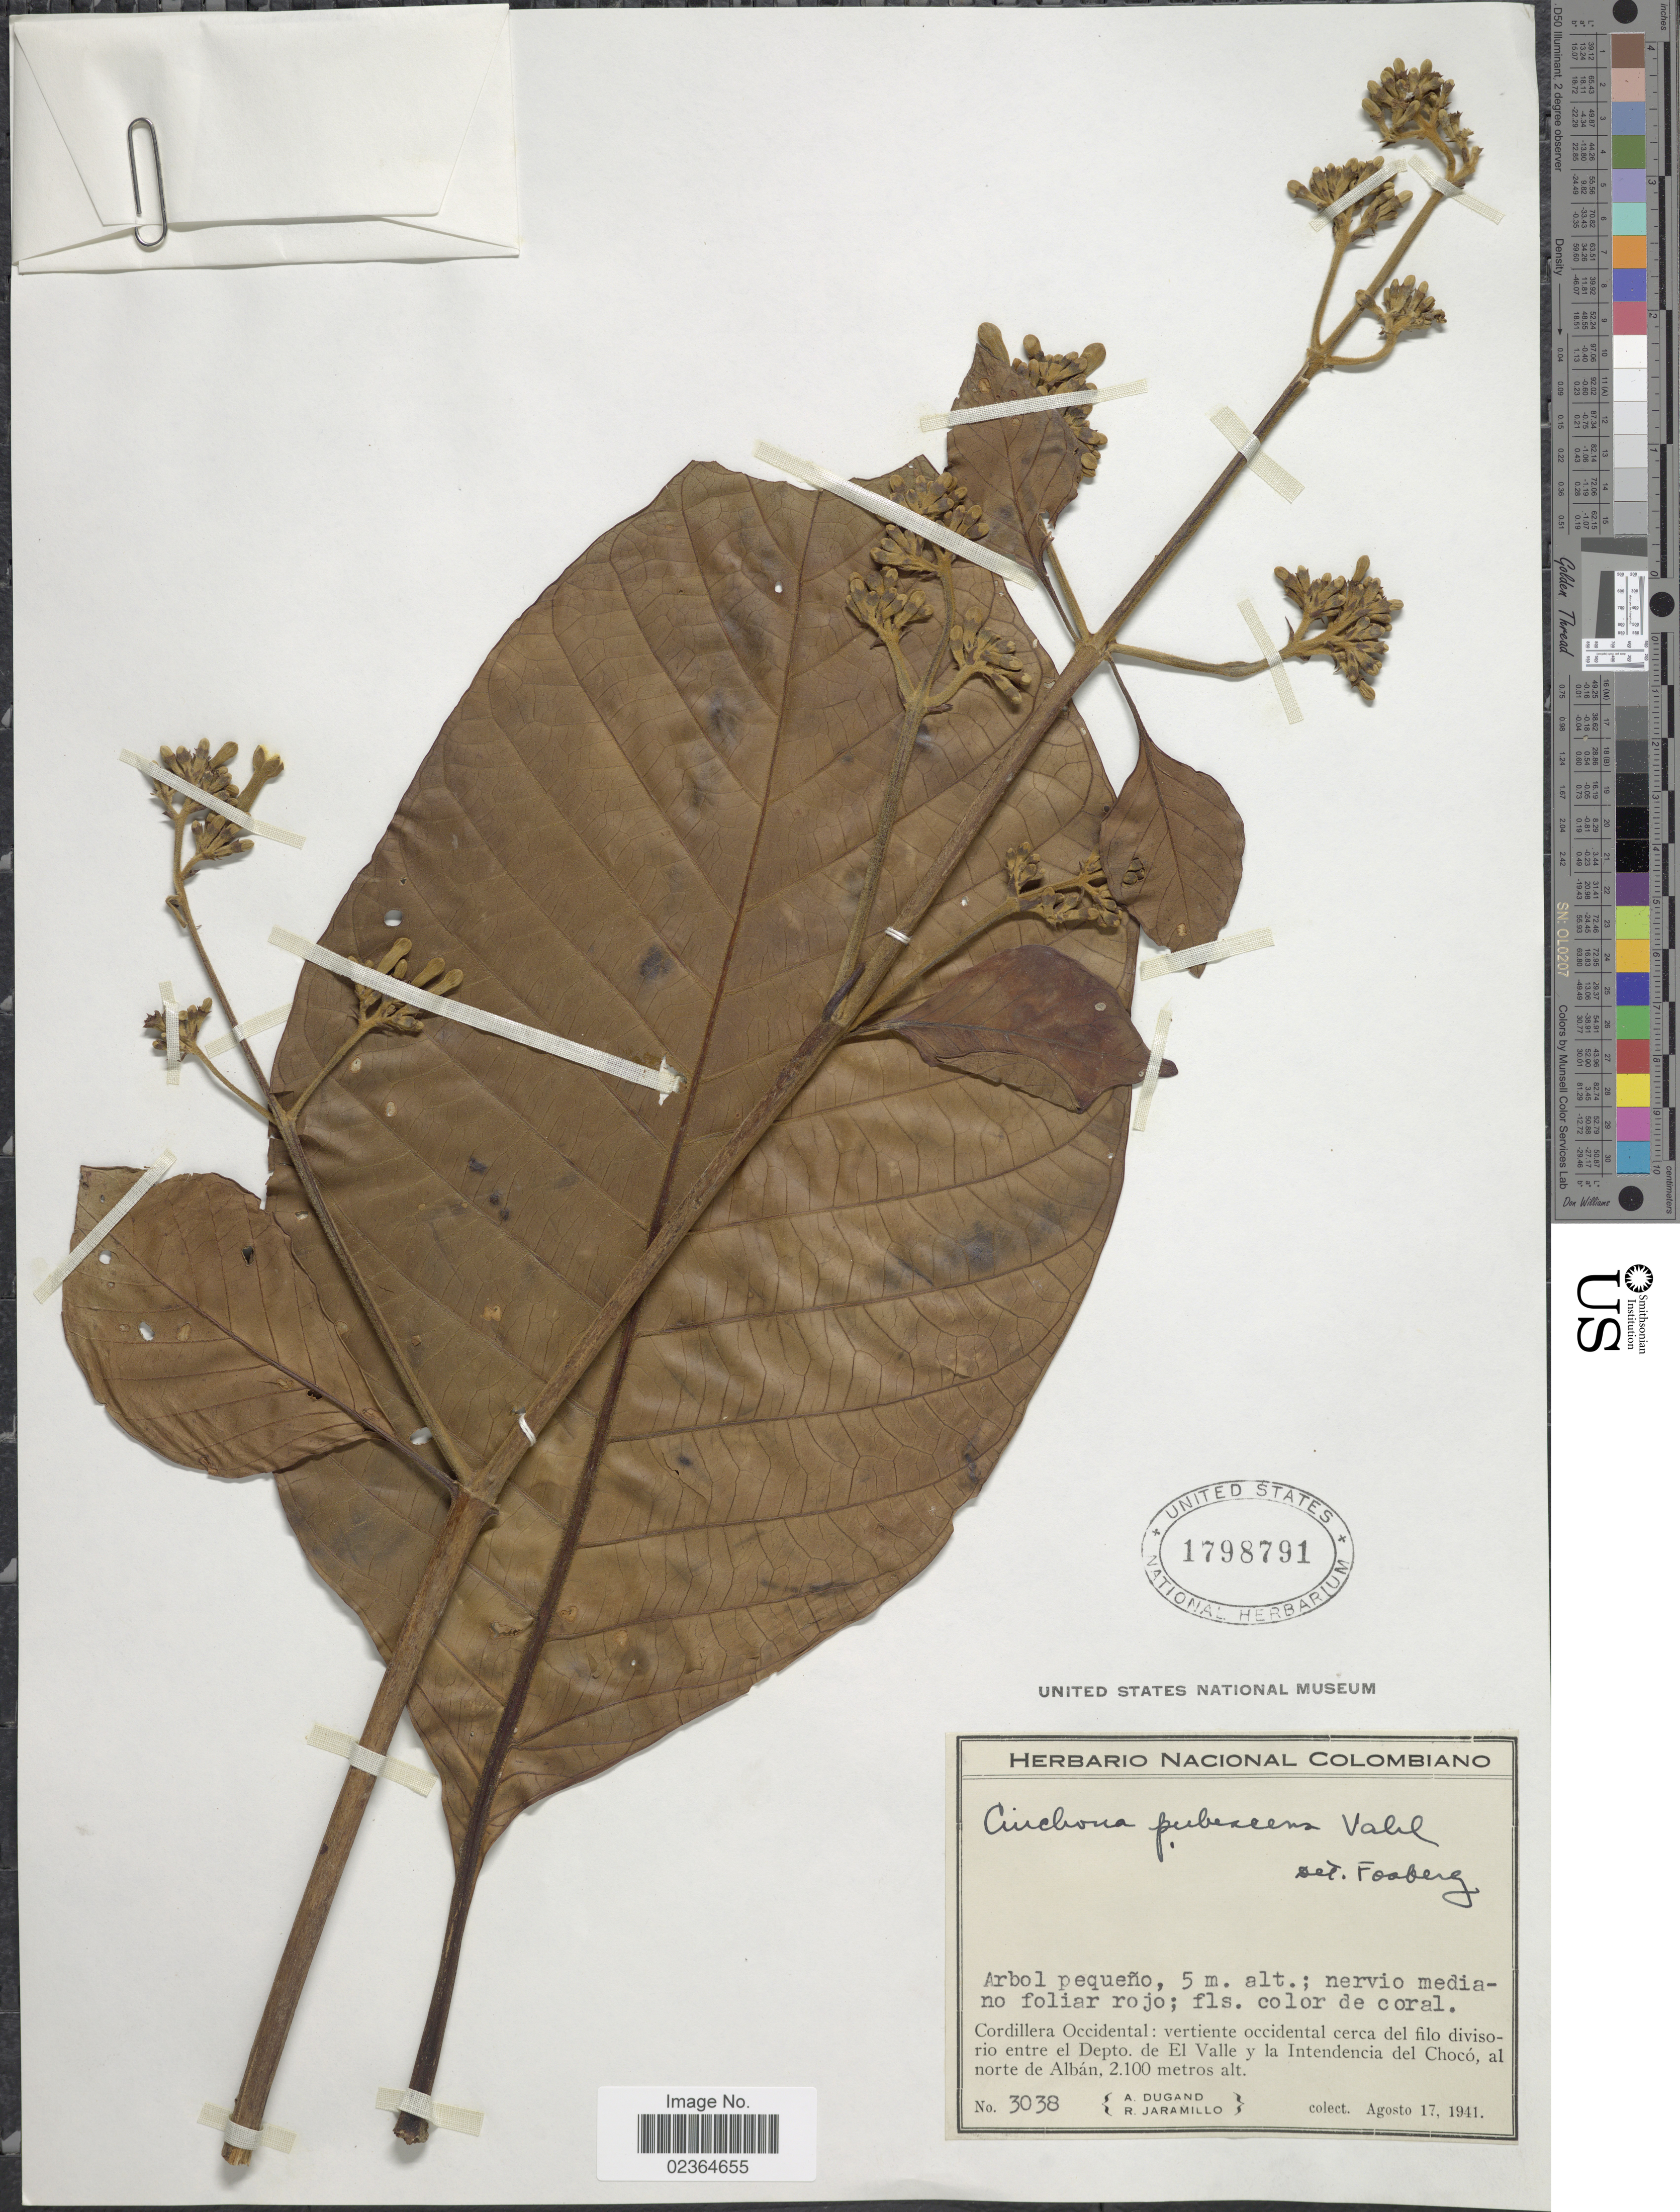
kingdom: Plantae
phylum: Tracheophyta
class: Magnoliopsida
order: Gentianales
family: Rubiaceae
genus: Cinchona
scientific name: Cinchona pubescens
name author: Vahl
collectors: A. Dugand & R. Jaramillo M.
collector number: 3038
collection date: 1941-08-17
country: Colombia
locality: Cordillera Occidental: vertiente occidental cerca del filo divisorio entre el Depto. de El Valle y la Intendencia del Chocó, al norte de Albán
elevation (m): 2100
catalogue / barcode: US 1798791